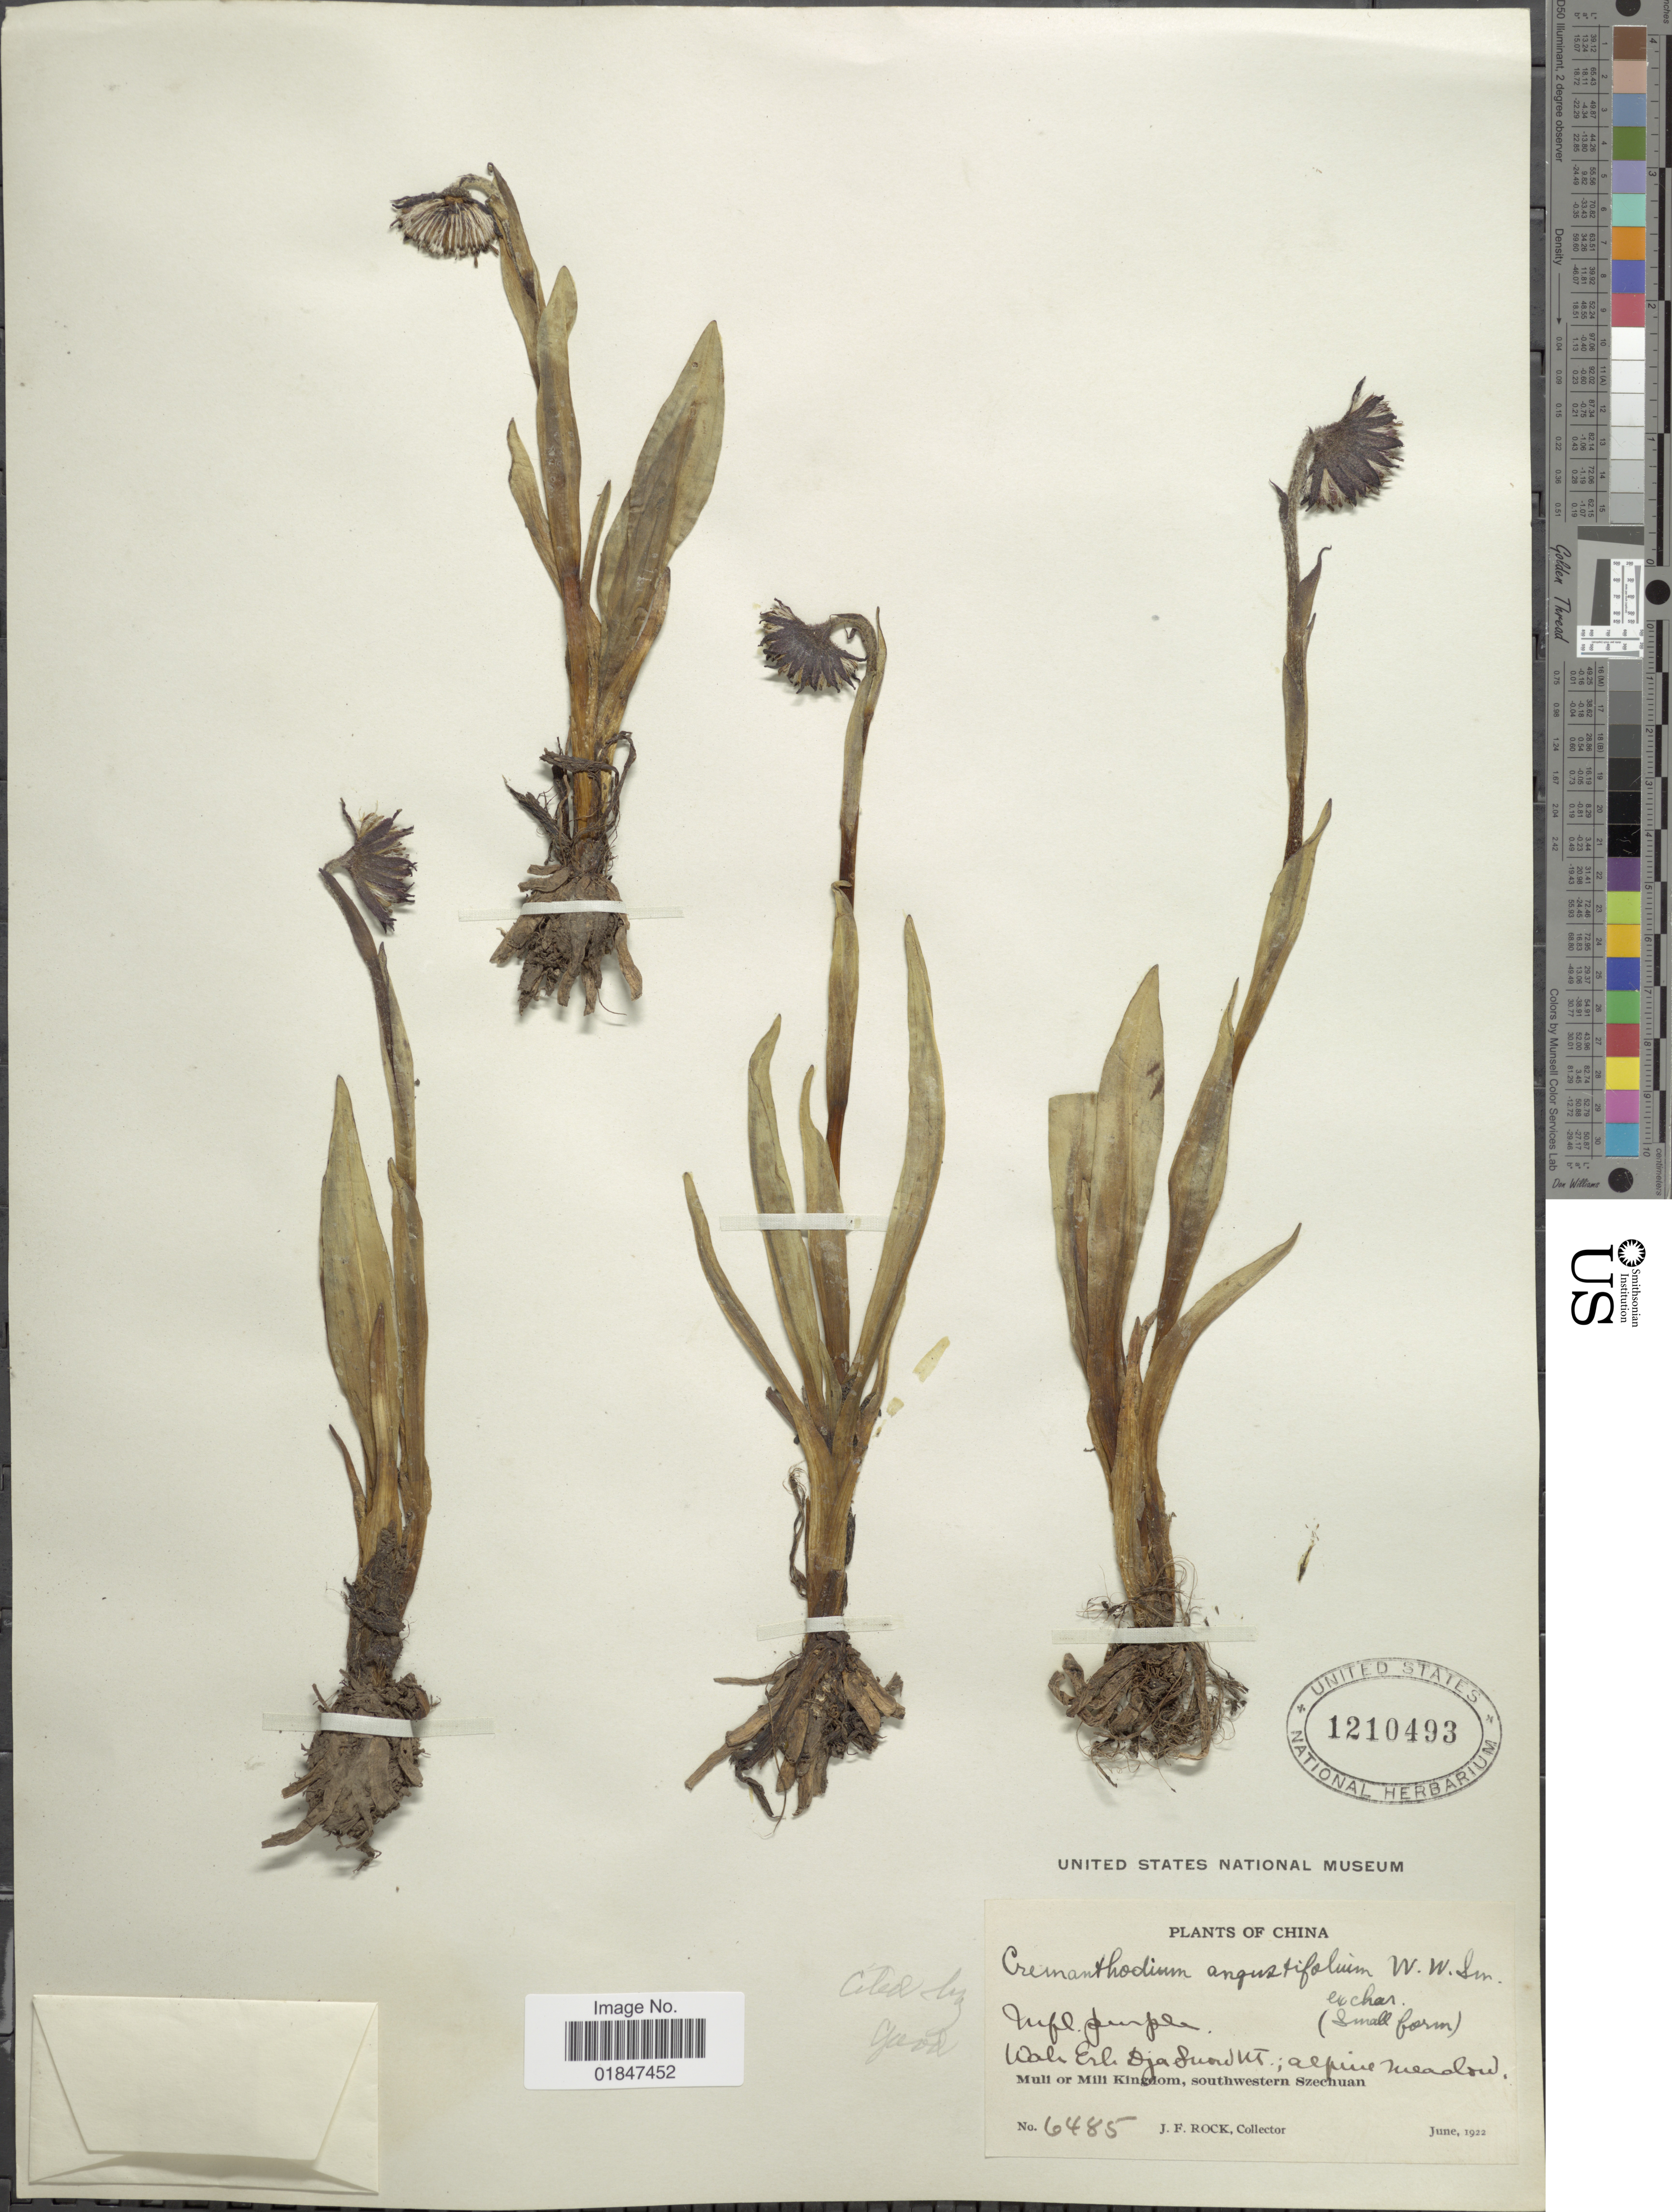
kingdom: Plantae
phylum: Tracheophyta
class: Magnoliopsida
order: Asterales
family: Asteraceae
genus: Cremanthodium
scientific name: Cremanthodium angustifolium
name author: W.W. Sm.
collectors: J. Rock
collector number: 6485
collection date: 1922-06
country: China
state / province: Sichuan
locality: Wah Erh Dja Snow Mt, Muli or Mili Kingdom, southwestern Szechuan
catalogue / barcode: US 1210493